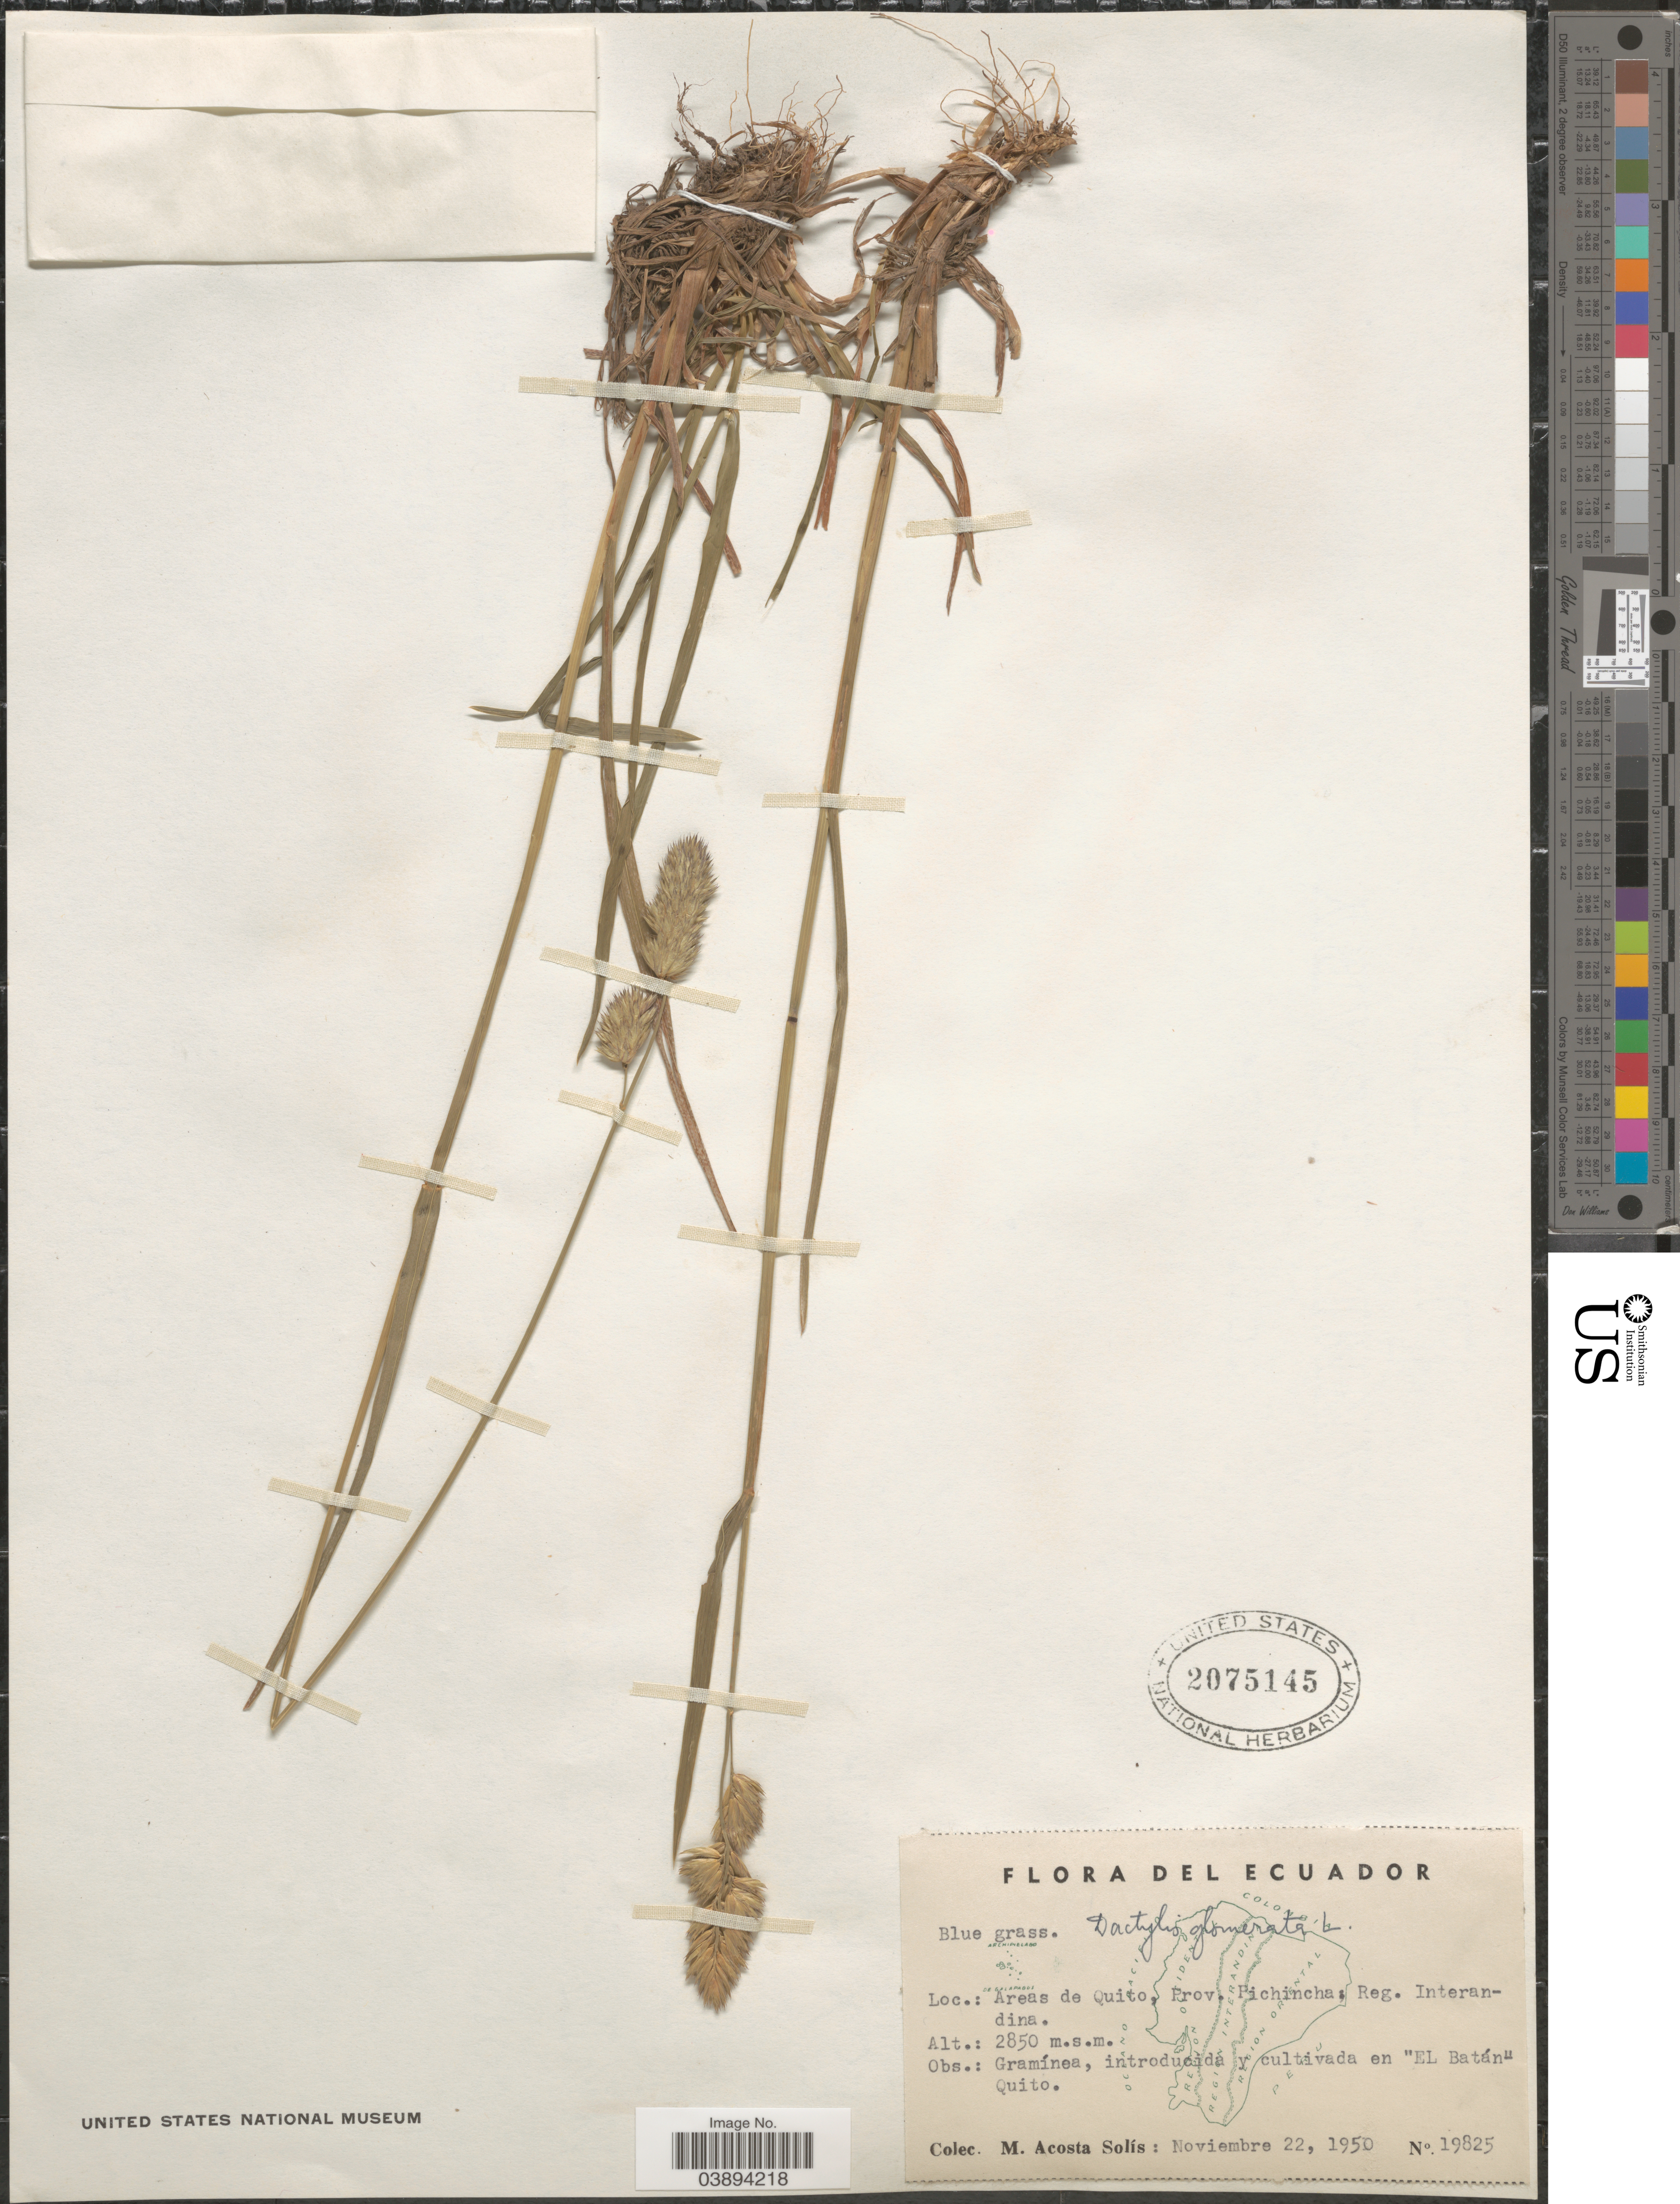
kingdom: Plantae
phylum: Tracheophyta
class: Liliopsida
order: Poales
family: Poaceae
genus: Dactylis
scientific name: Dactylis glomerata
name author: L.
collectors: M. Acosta Solis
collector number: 19825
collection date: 1950-11-22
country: Ecuador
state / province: Pichincha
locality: Areas de Quito, Reg. Interandina. Cultivada en "El Batán-Quito".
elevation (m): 2850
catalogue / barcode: US 2075145